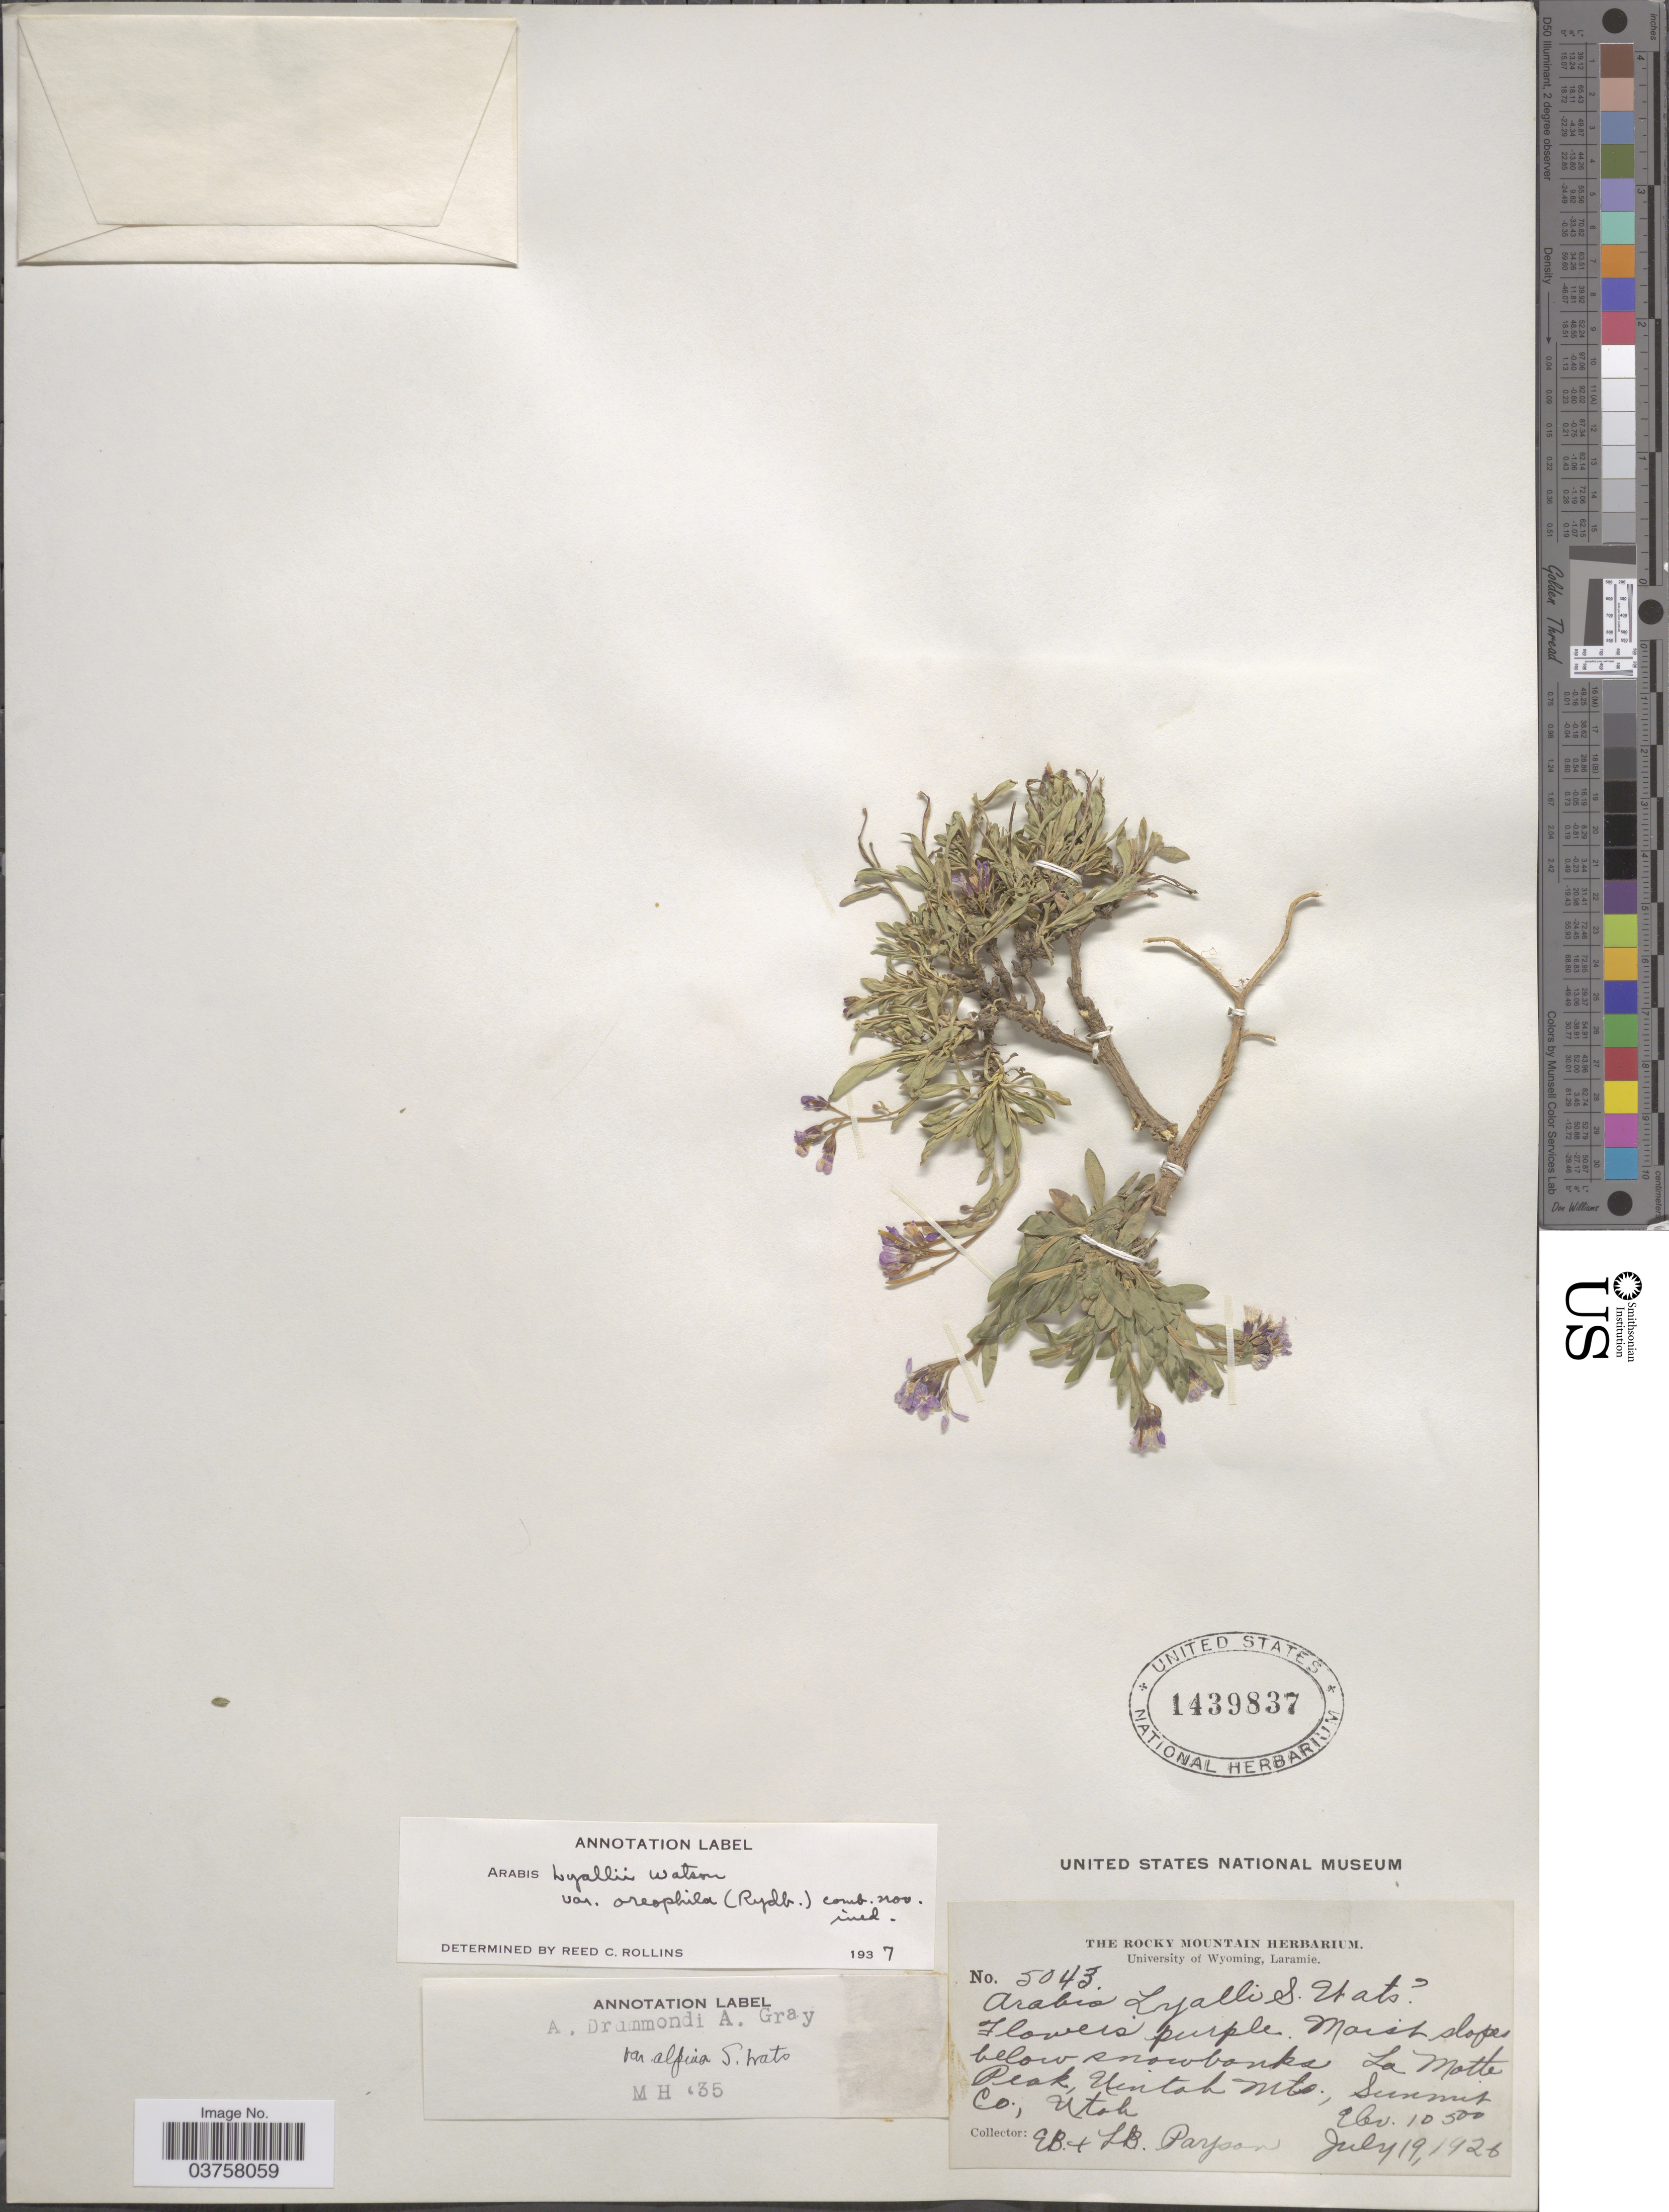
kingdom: Plantae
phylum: Tracheophyta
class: Magnoliopsida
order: Brassicales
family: Brassicaceae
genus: Arabis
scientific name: Arabis lyallii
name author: S. Watson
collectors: E. B. Payson & L. Payson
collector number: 5043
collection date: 1926-07-19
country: United States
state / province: Utah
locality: La Motte Peak, Uintah Mts. Summit Co.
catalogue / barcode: US 1439837